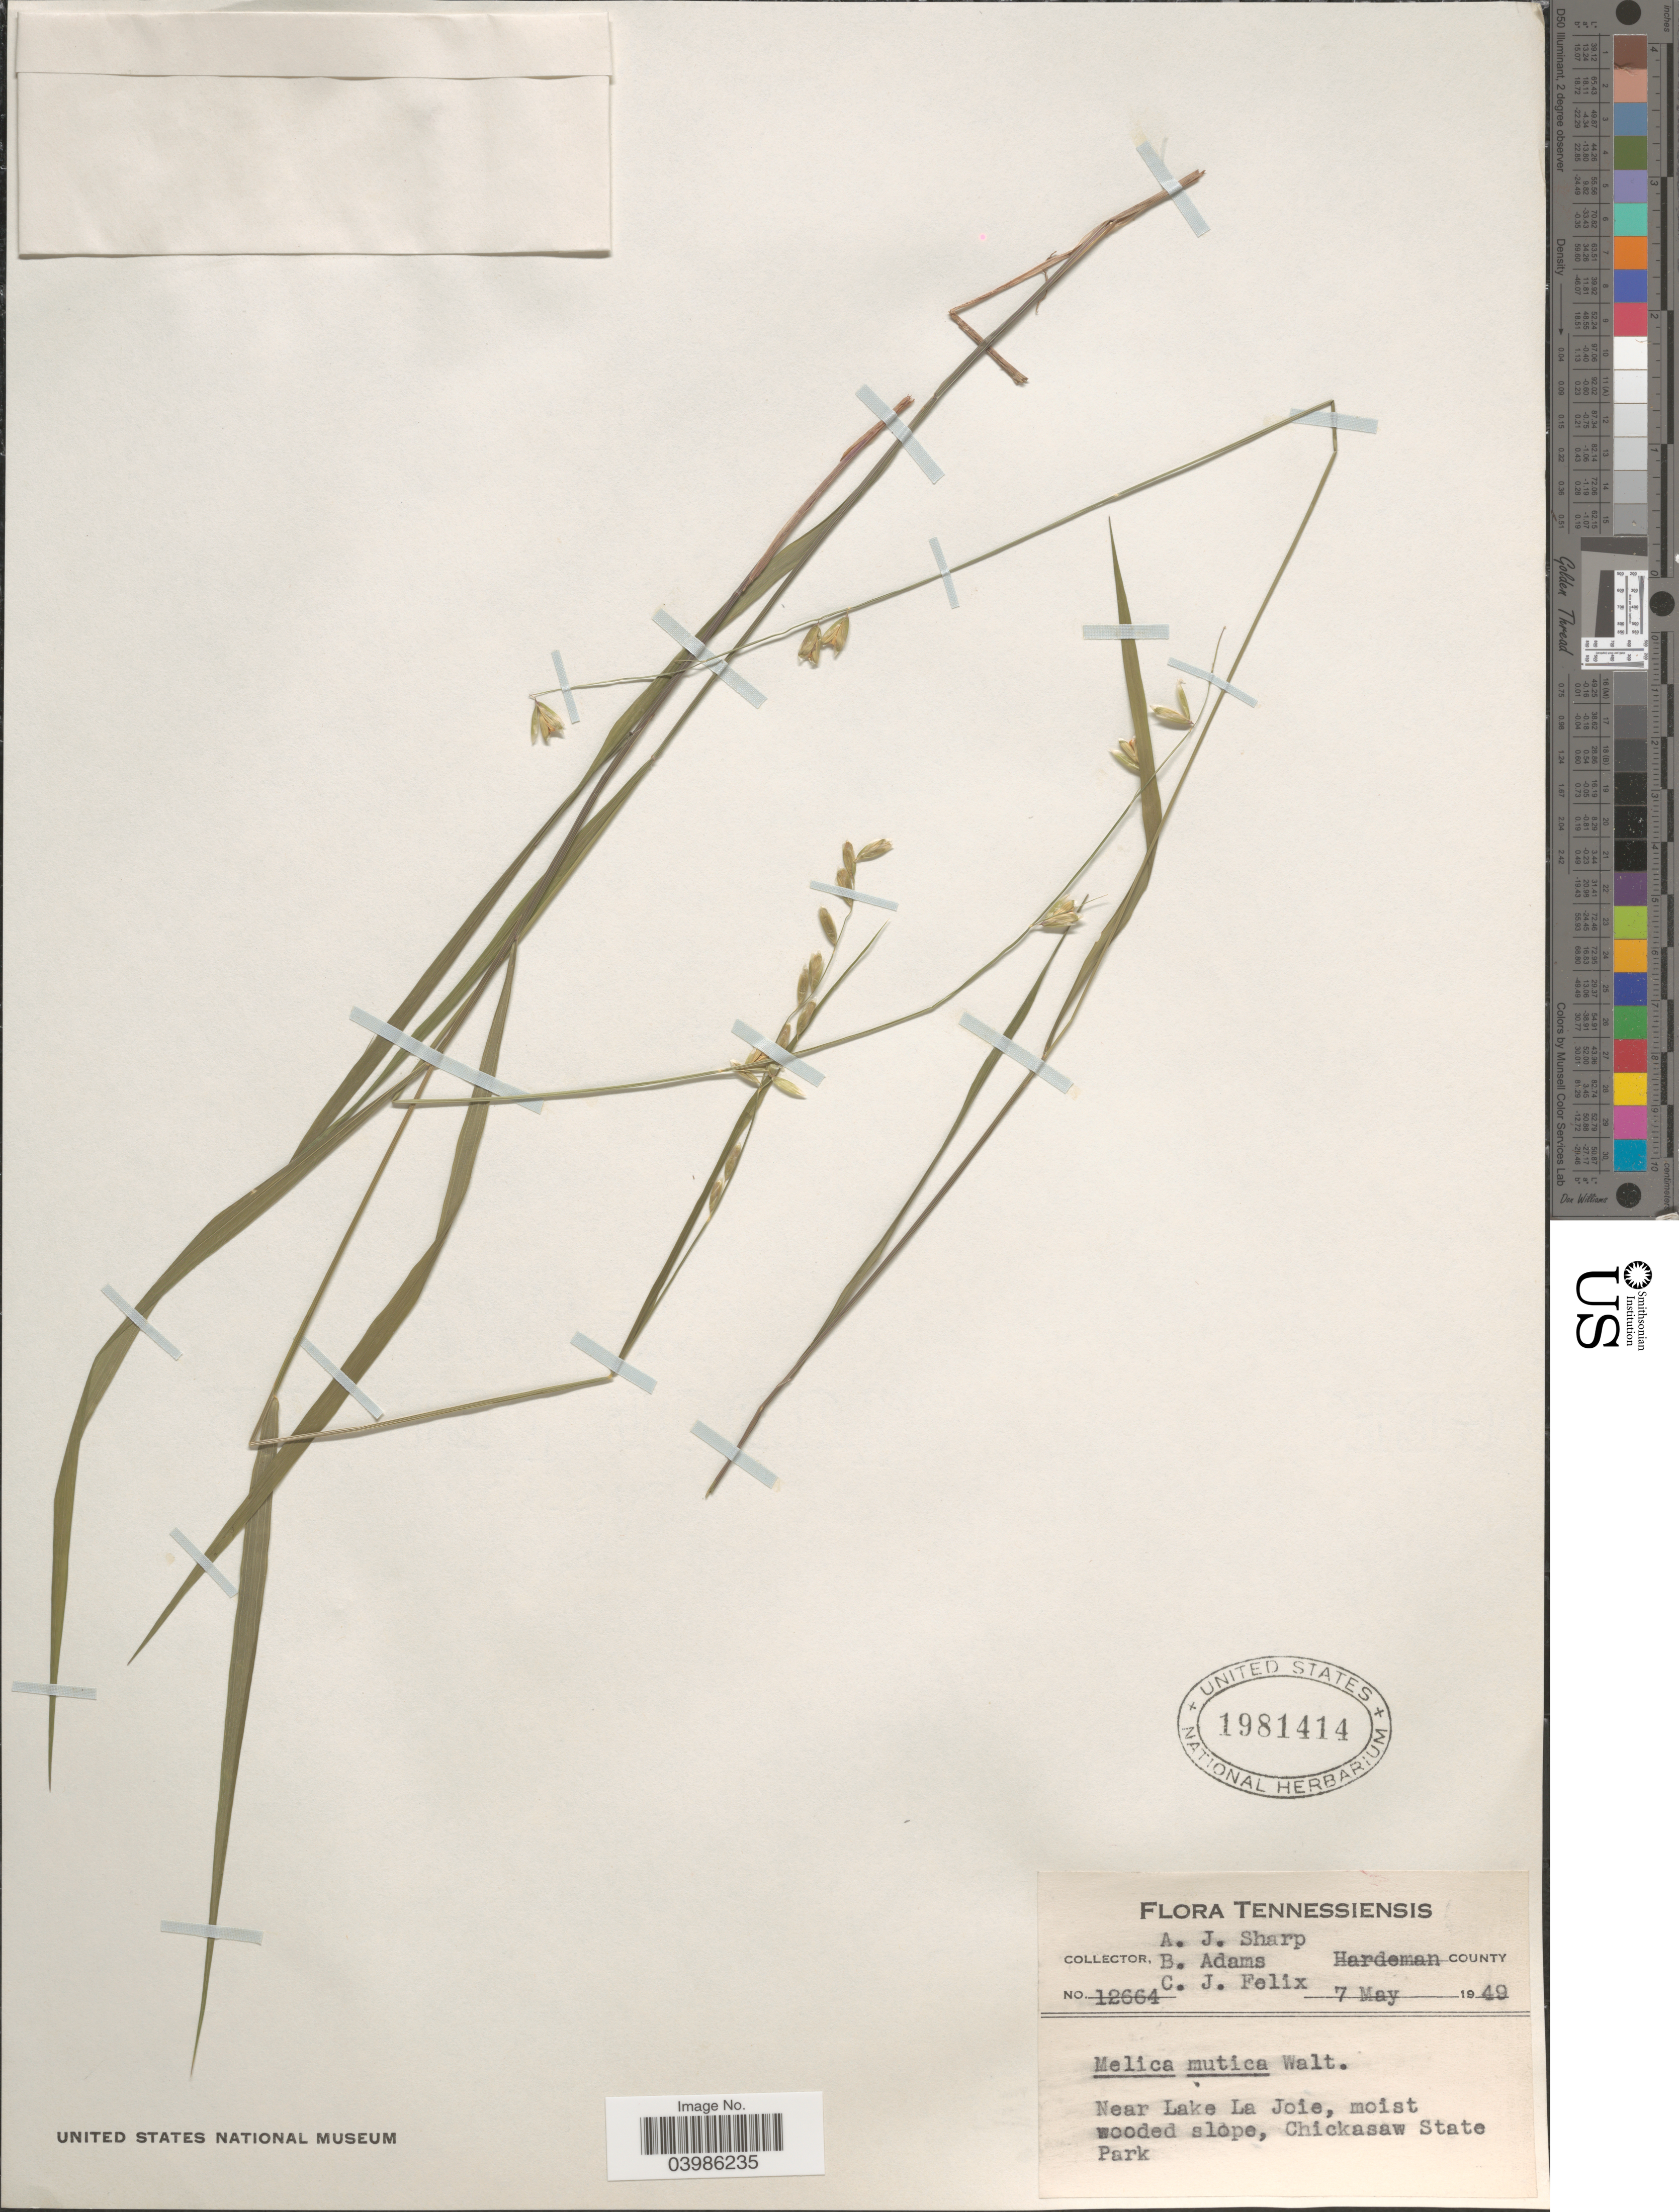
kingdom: Plantae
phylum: Tracheophyta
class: Liliopsida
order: Poales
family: Poaceae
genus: Melica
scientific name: Melica mutica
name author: Walter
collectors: A. J. Sharp, B. Adams & C. Felix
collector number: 12664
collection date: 1949-05-07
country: United States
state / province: Tennessee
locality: Hardeman County. Near Lake La Joie, Chickasaw State Park.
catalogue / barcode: US 1981414